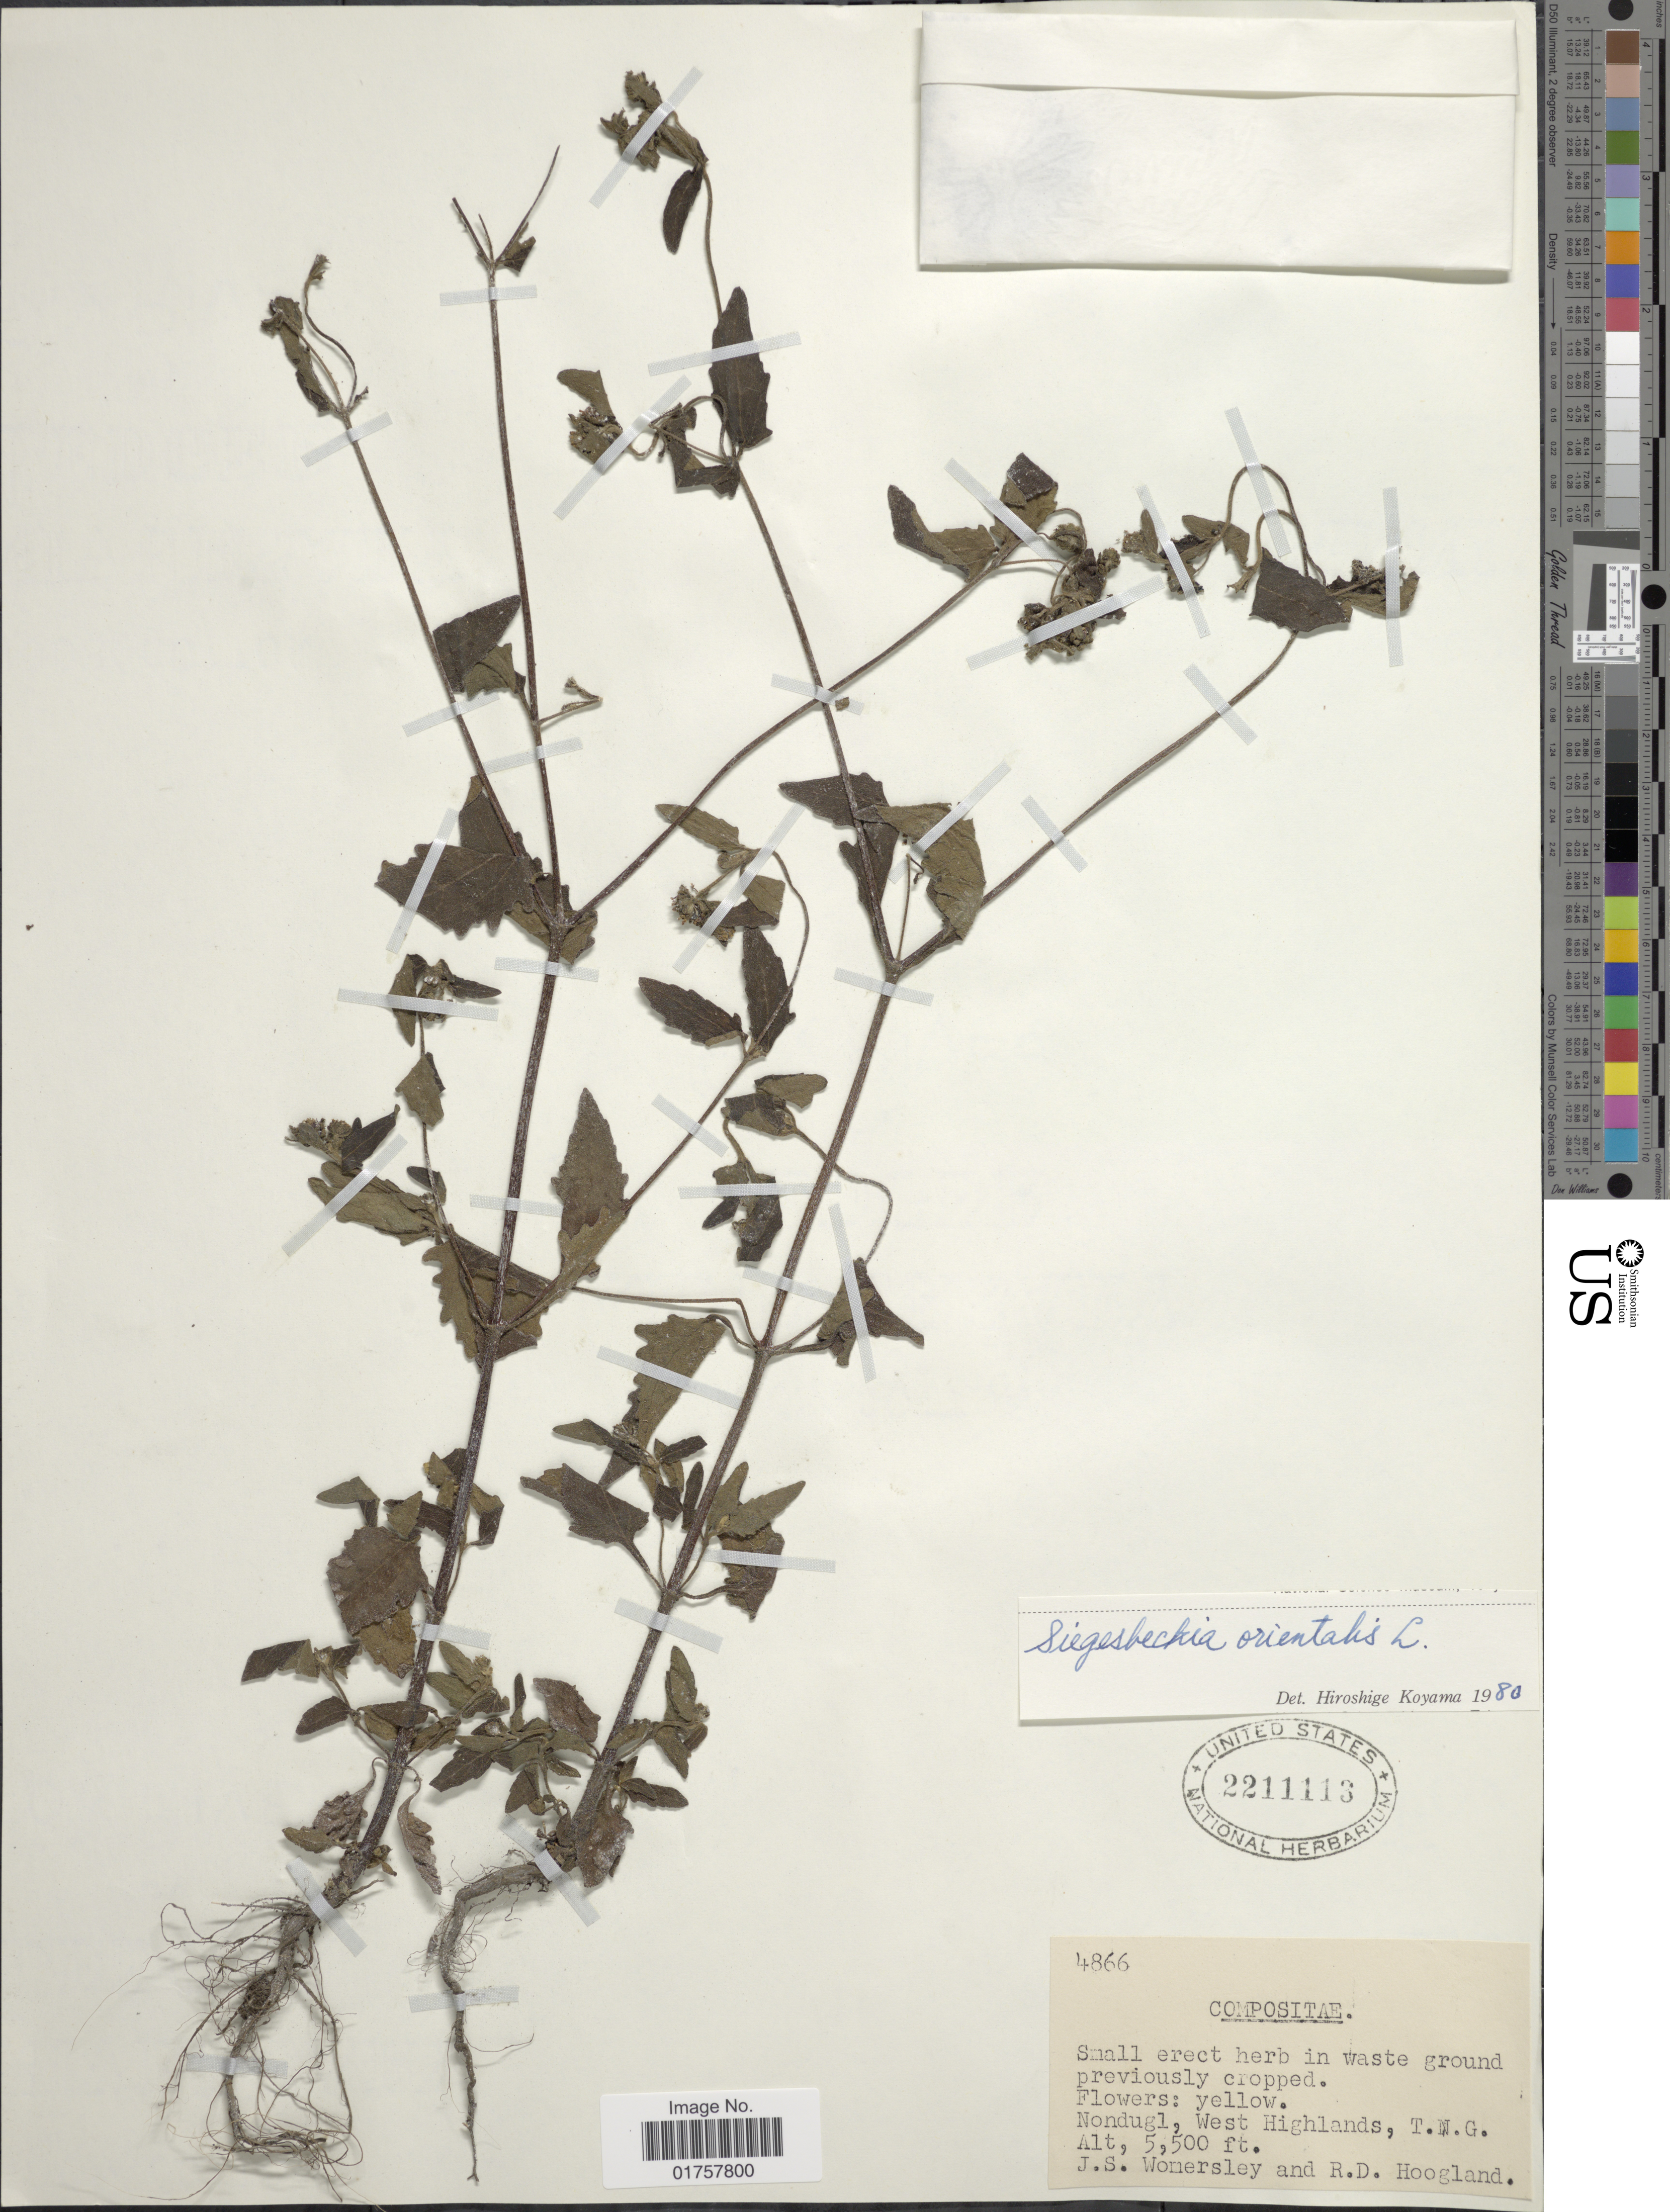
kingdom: Plantae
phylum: Tracheophyta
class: Magnoliopsida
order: Asterales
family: Asteraceae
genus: Sigesbeckia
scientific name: Sigesbeckia orientalis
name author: L.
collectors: J. S. Womersley & R. D. Hoogland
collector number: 4866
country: Papua New Guinea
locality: Nondugl, West Highlands, T.N.G.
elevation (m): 1676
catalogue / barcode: US 2211113